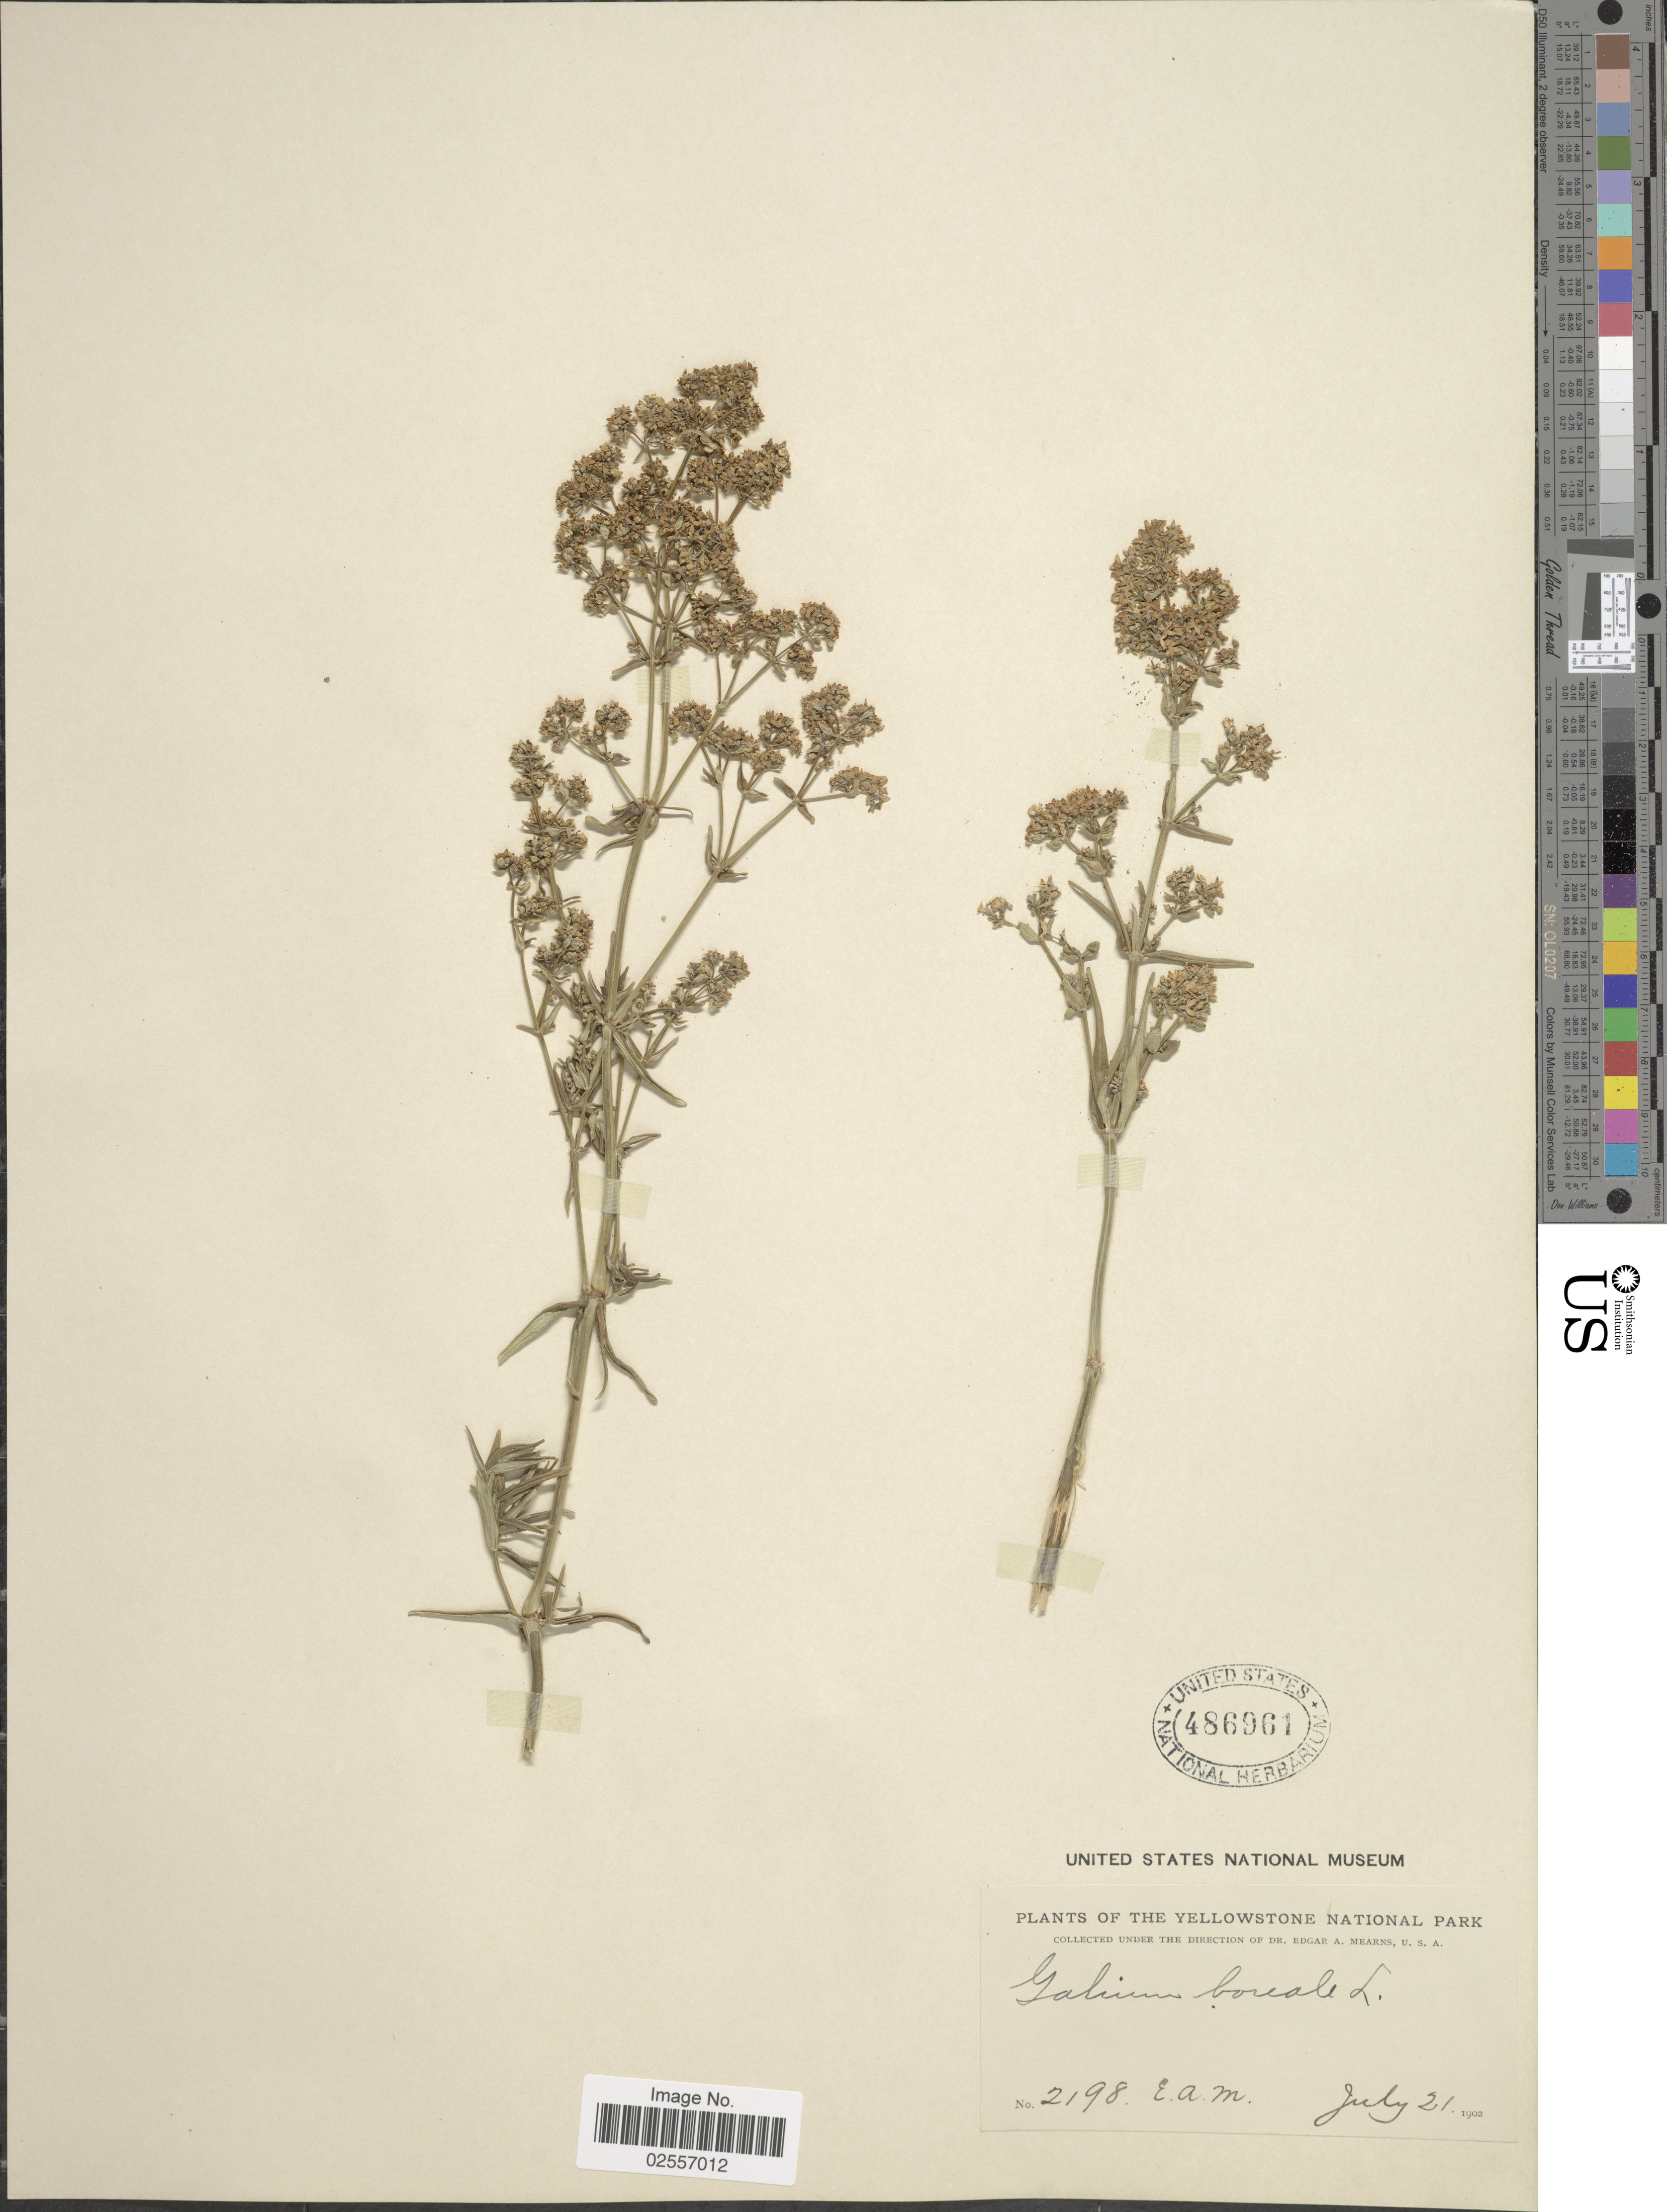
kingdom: Plantae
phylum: Tracheophyta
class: Magnoliopsida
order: Gentianales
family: Rubiaceae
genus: Galium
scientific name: Galium boreale L.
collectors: E. A. Mearns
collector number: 2198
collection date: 1902-07-21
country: United States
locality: Yellowstone National Park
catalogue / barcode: US 486961